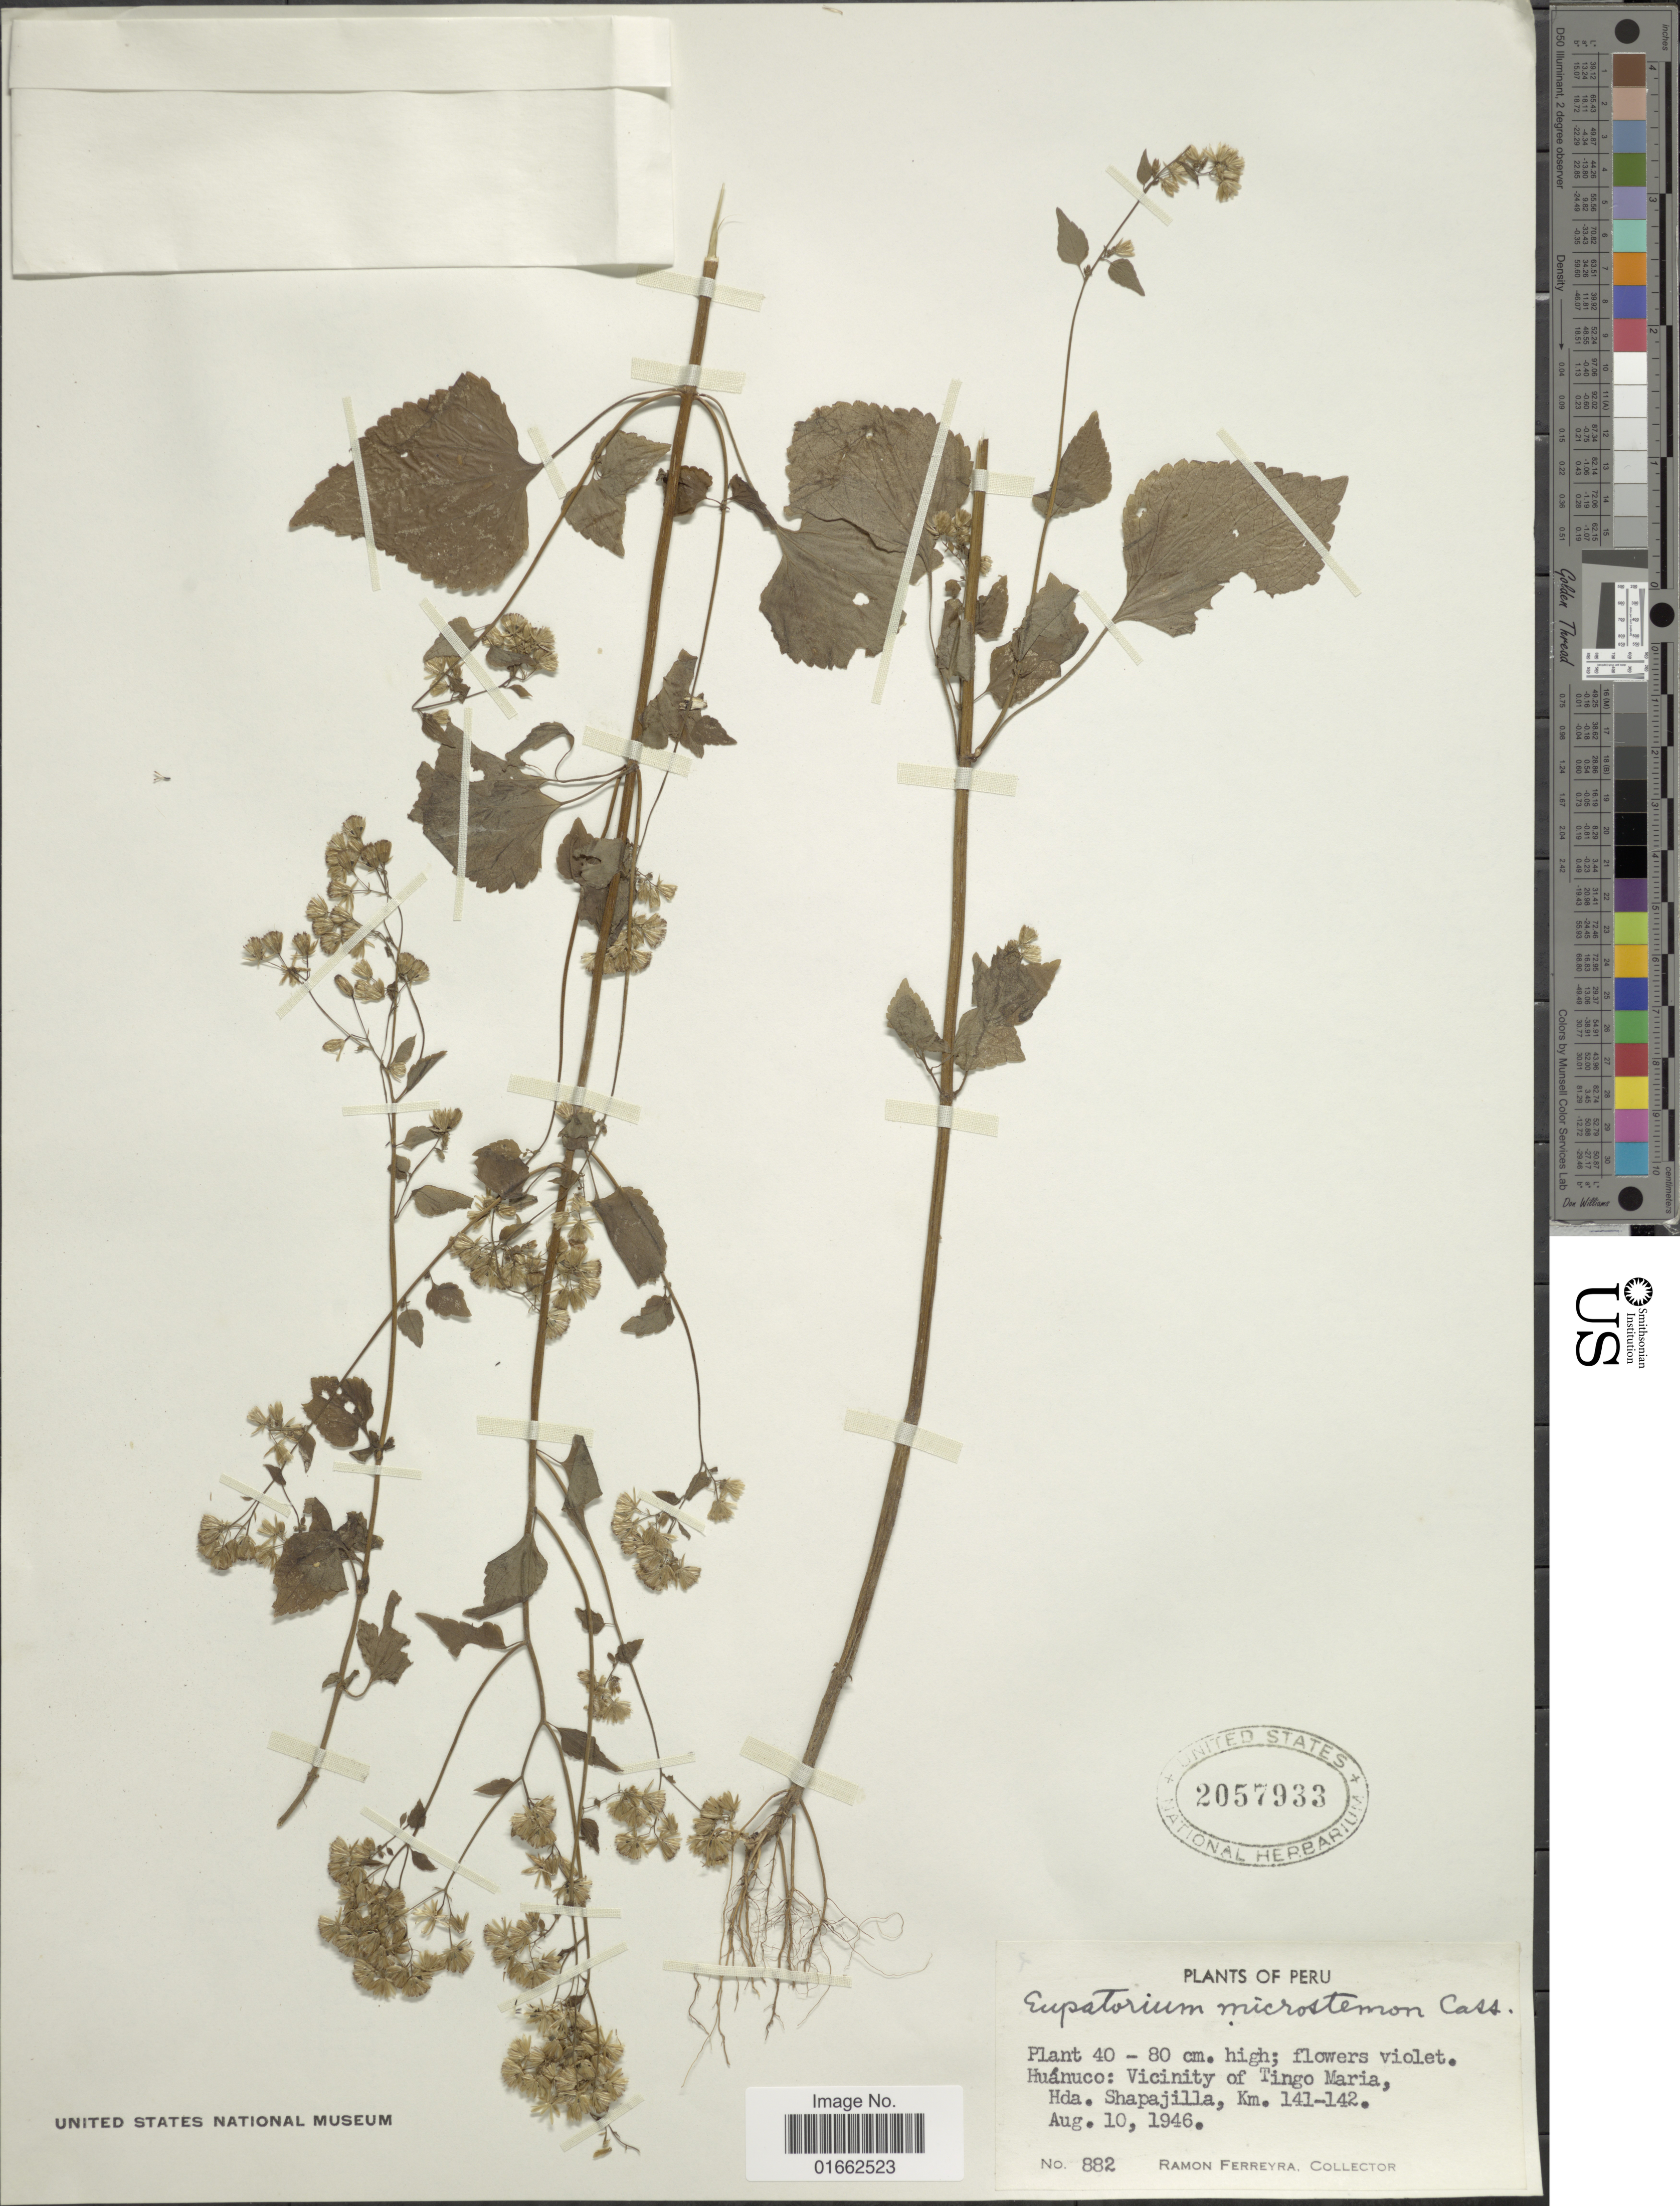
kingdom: Plantae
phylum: Tracheophyta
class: Magnoliopsida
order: Asterales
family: Asteraceae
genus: Fleischmannia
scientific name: Fleischmannia microstemon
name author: (Cass.) R.M. King & H. Rob.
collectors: R. A. Ferreyra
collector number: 882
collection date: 1946-08-10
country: Peru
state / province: Huánuco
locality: Huánuco: Vicinity of Tingo Maria, Hda. Shapajilla, Km. 141-142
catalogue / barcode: US 2057933